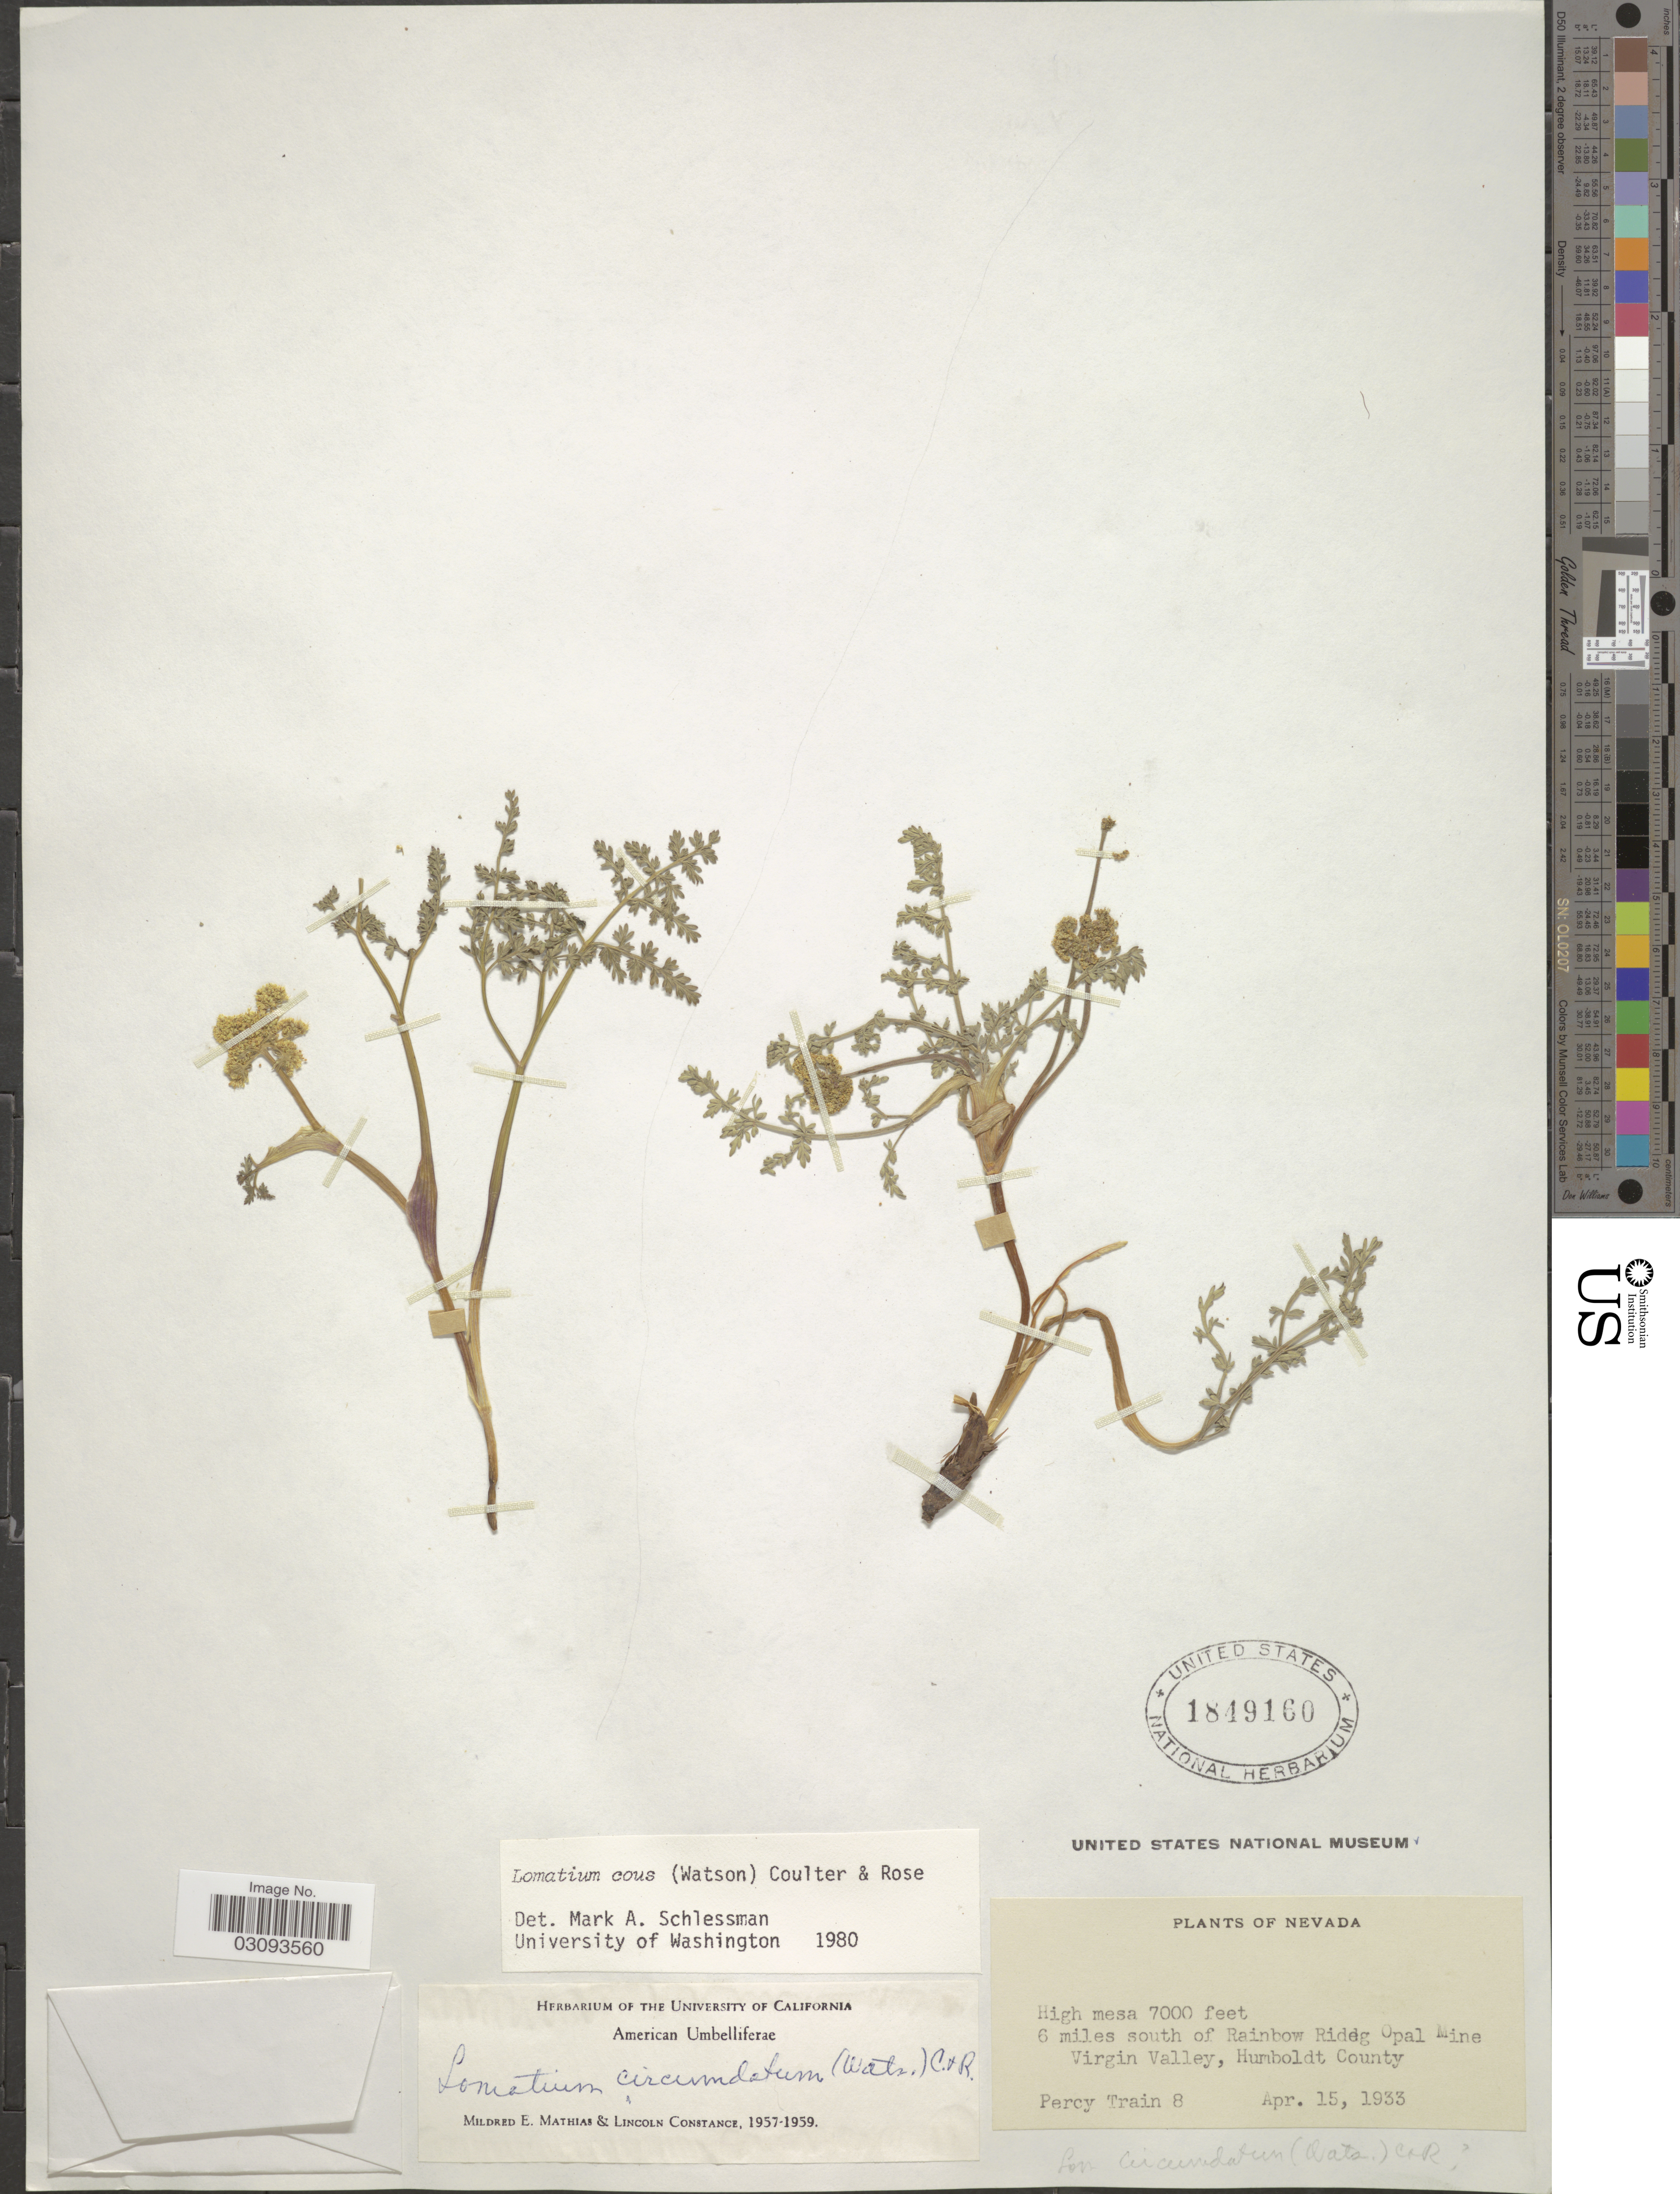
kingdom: Plantae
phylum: Tracheophyta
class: Magnoliopsida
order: Apiales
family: Apiaceae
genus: Lomatium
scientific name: Lomatium cous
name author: (S. Watson) J.M. Coult. & Rose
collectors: P. Train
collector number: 8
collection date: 1933-04-15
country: United States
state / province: Nevada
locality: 6 miles south of Rainbow Rideg Opal Mine Virgin Valley, Humboldt County.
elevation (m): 2134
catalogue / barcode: US 1849160